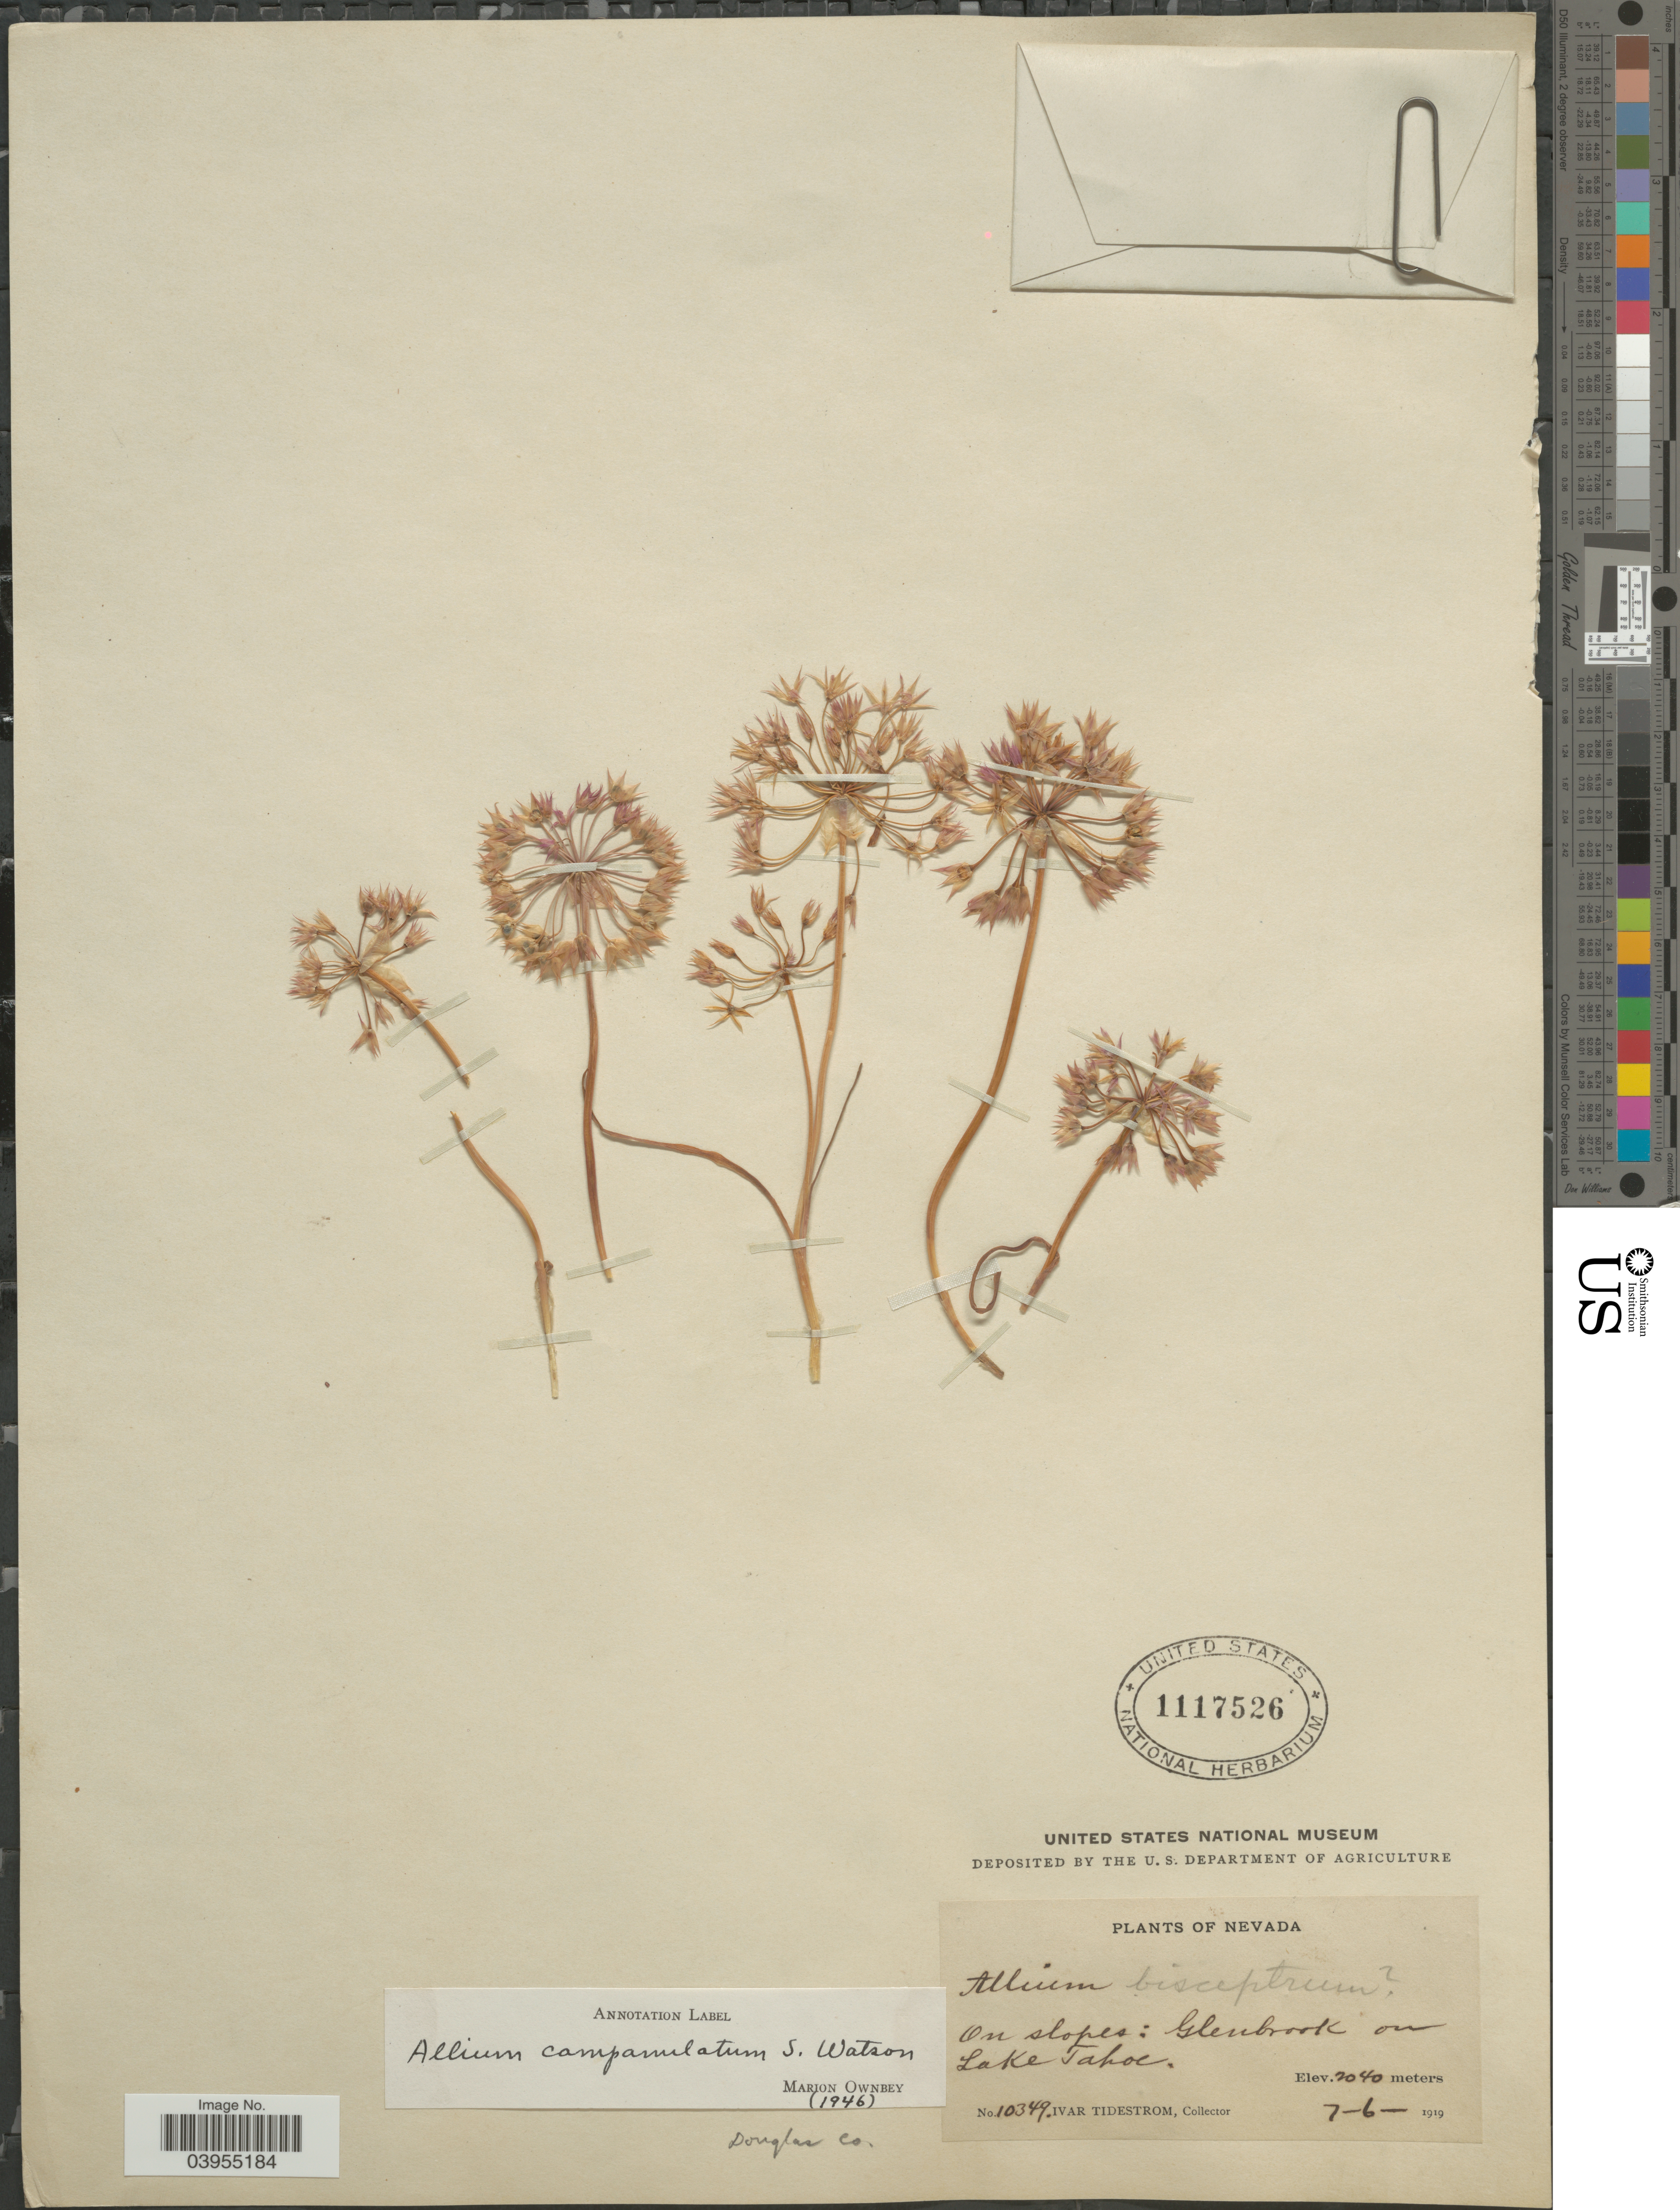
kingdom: Plantae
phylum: Tracheophyta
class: Liliopsida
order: Asparagales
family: Amaryllidaceae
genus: Allium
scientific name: Allium campanulatum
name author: S. Watson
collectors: I. F. Tidestrom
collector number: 10349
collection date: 1919-07-06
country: United States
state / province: Nevada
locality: On slopes: Glenbrook on Lake Tahoe. Douglas Co.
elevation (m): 2040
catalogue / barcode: US 1117526